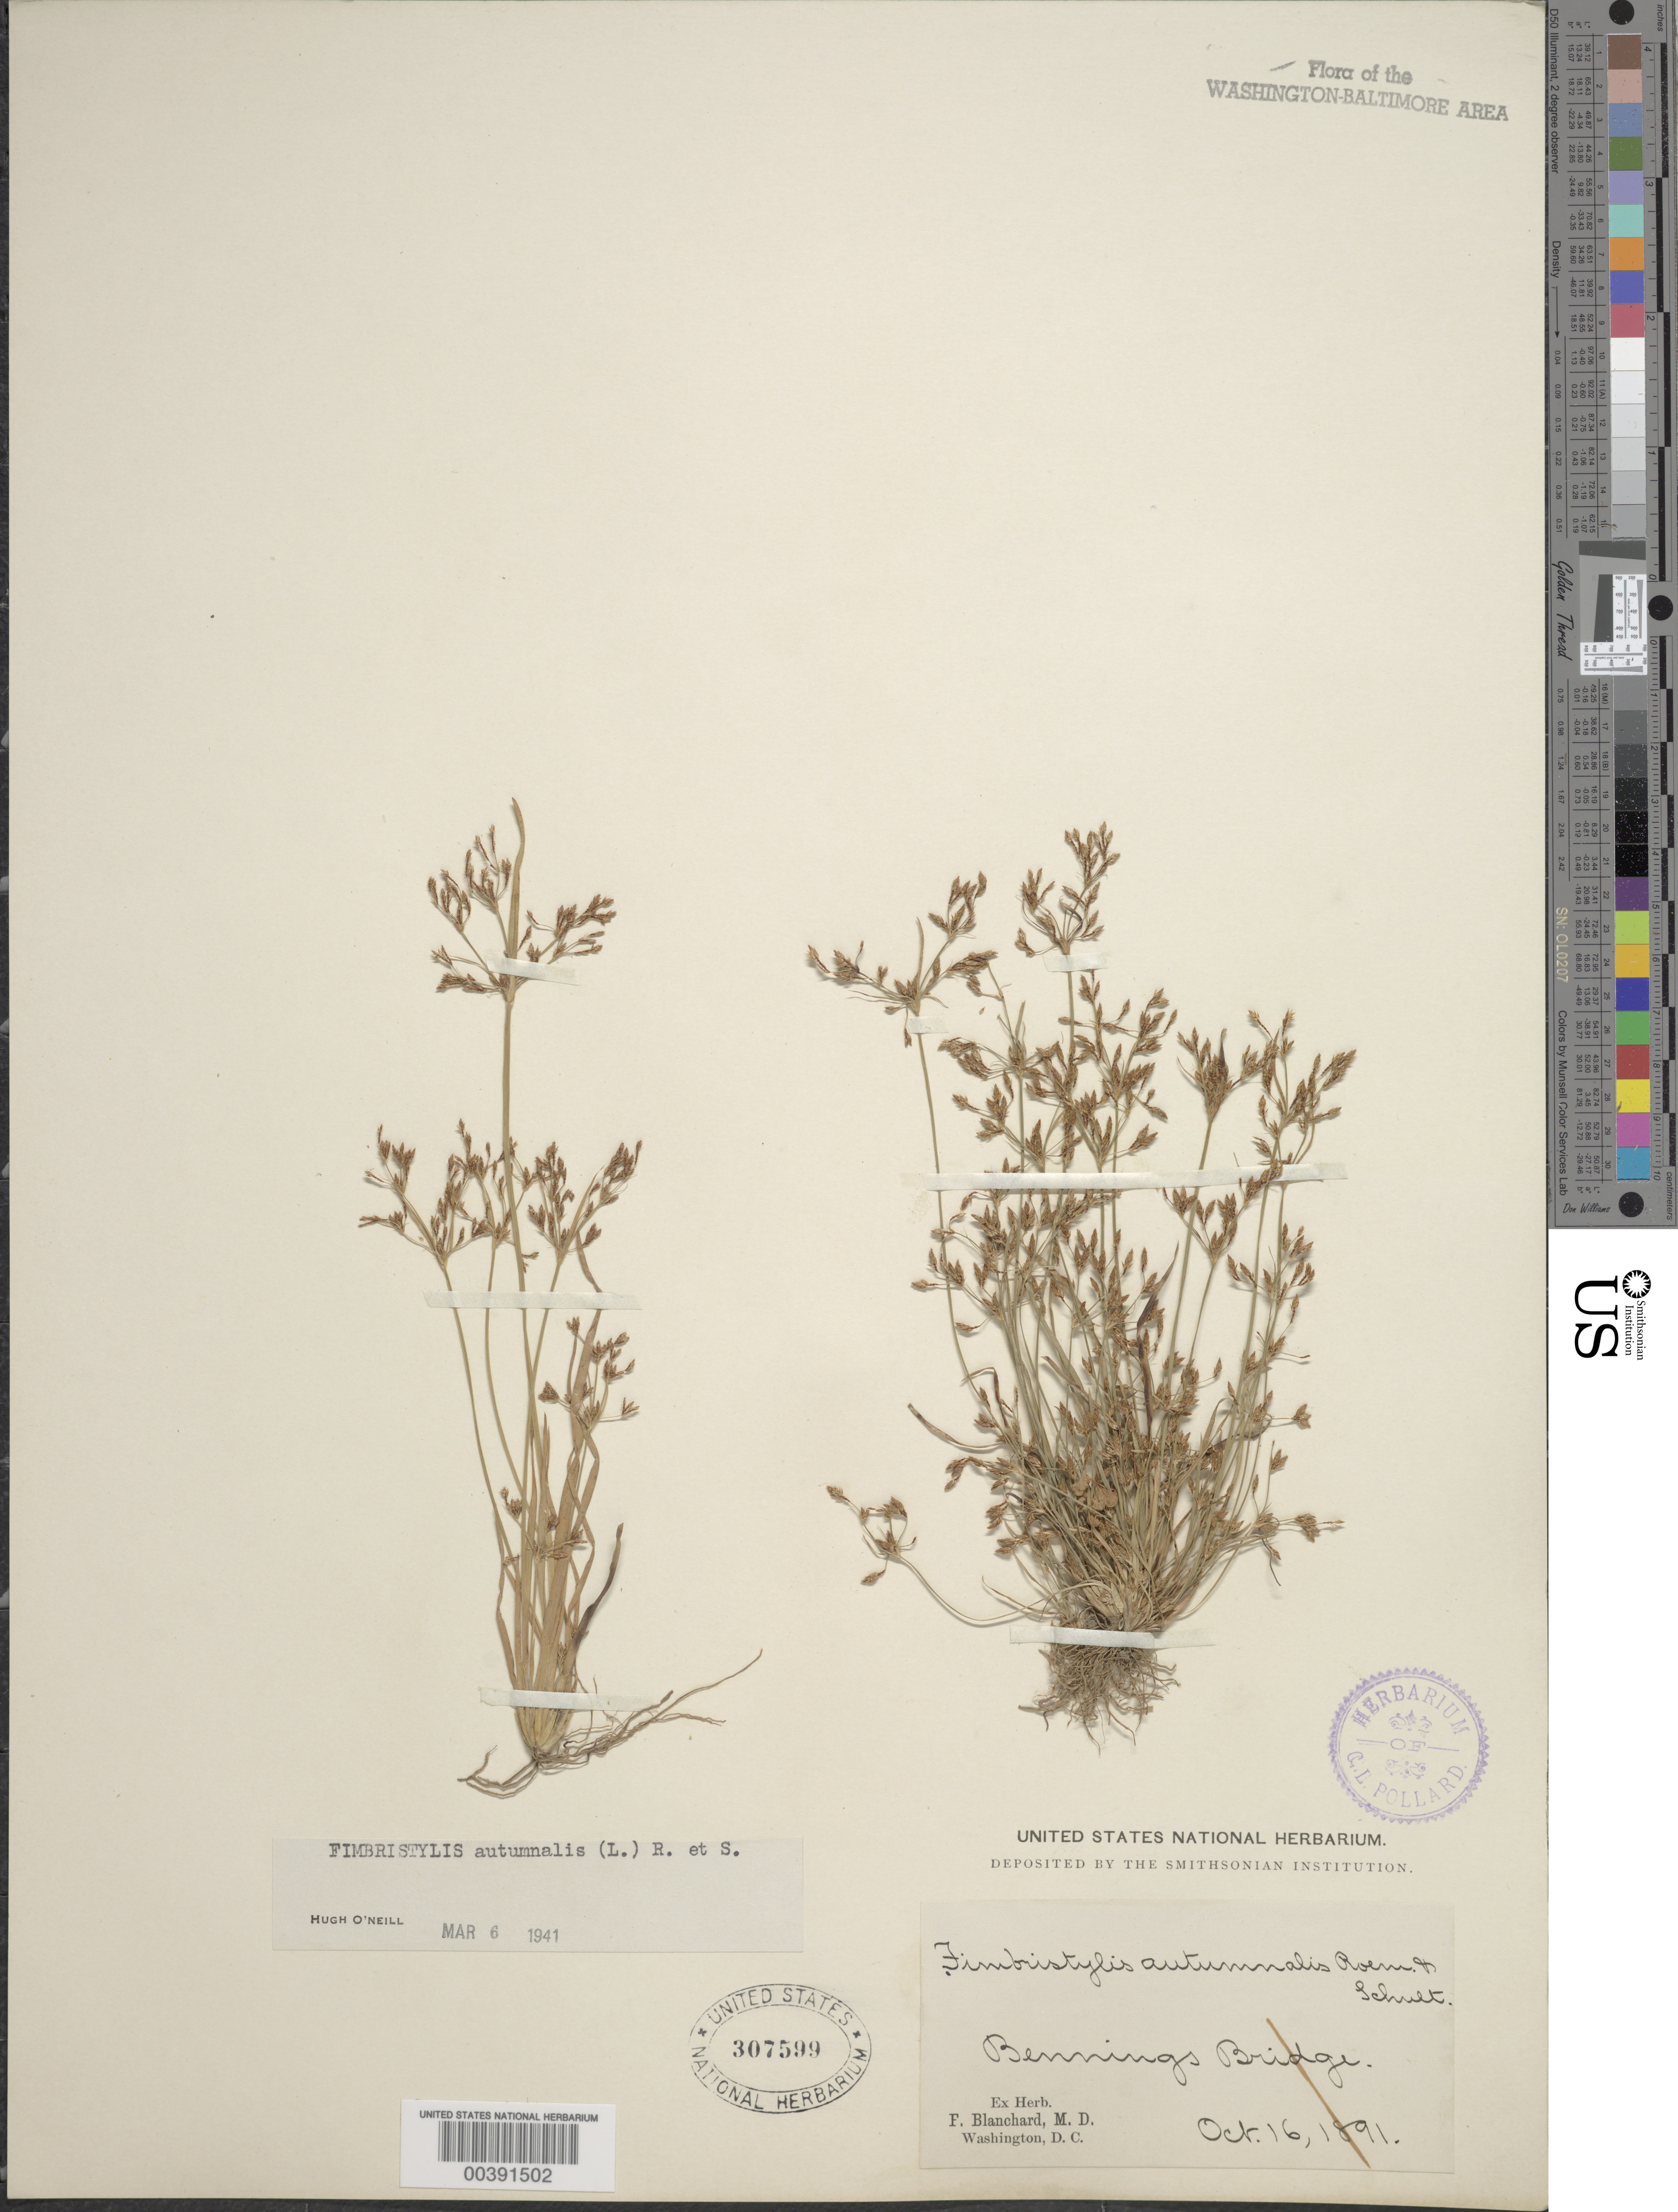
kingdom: Plantae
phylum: Tracheophyta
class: Liliopsida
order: Poales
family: Cyperaceae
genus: Fimbristylis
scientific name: Fimbristylis autumnalis (L.) Roem. & Schult.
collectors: F. Blanchard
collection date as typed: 16 Oct 1891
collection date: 1891-10-16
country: United States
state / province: District of Columbia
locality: Bennings Bridge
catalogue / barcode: US 307599